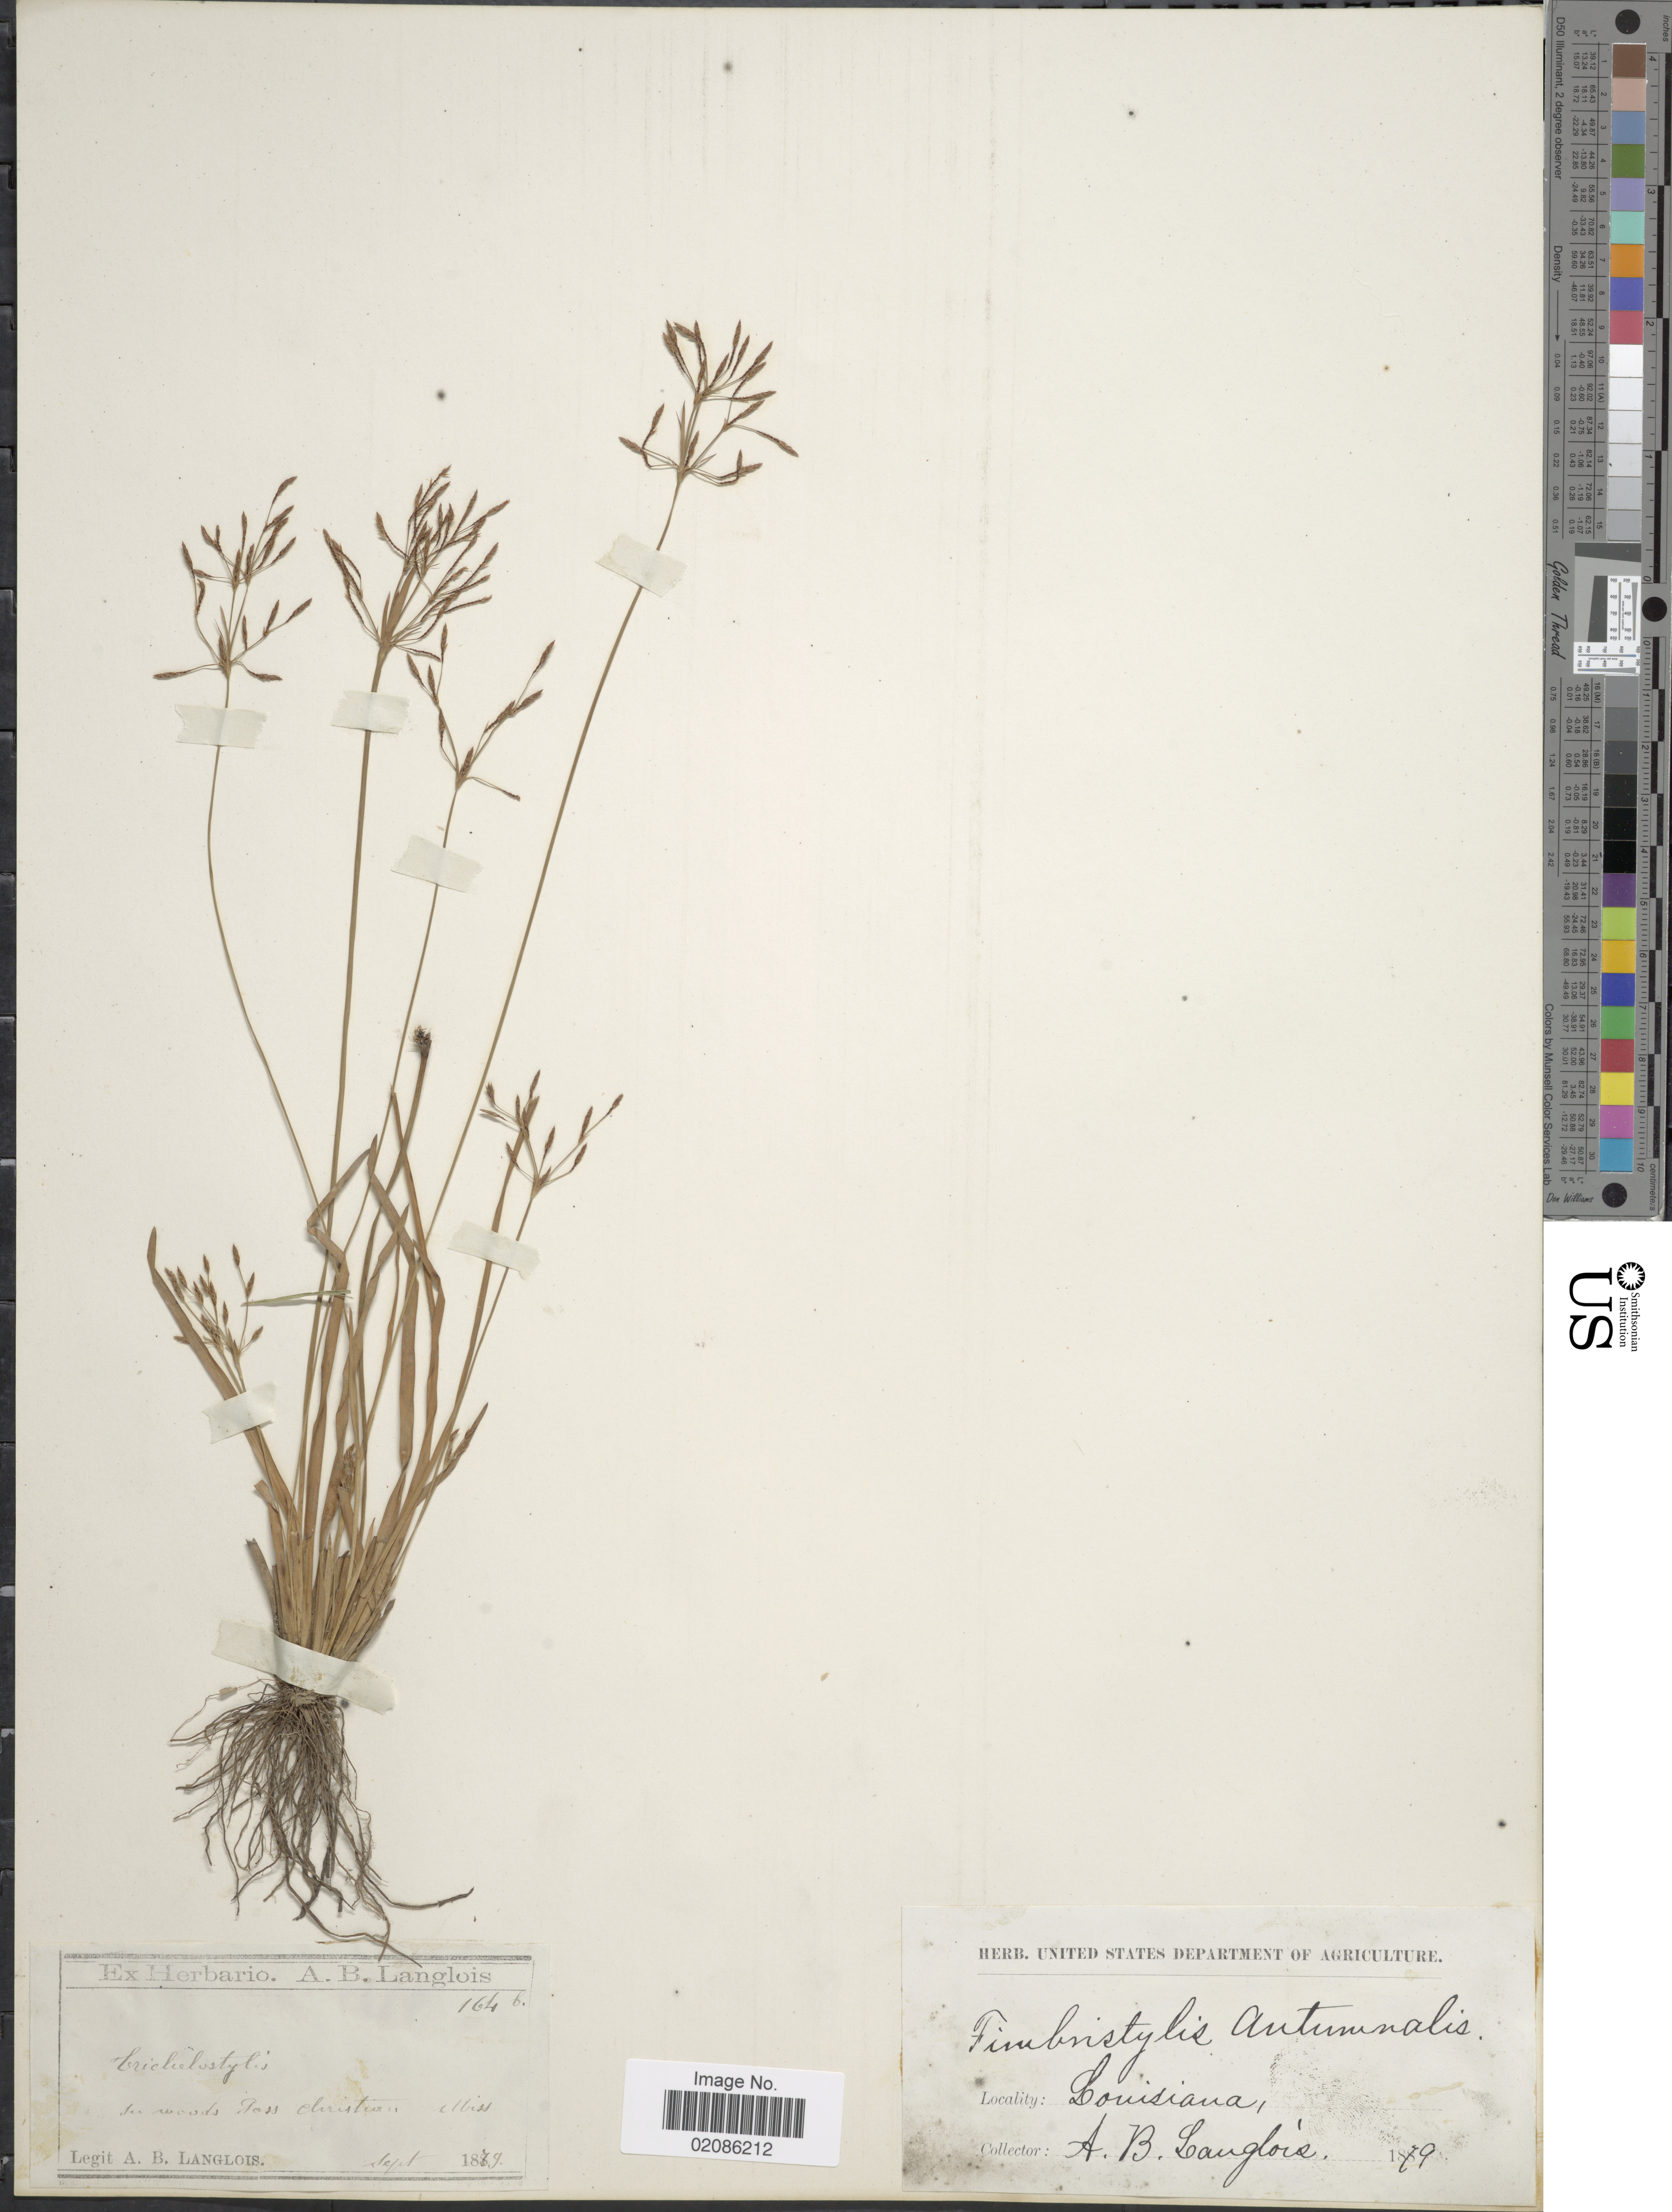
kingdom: Plantae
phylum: Tracheophyta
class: Liliopsida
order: Poales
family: Cyperaceae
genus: Fimbristylis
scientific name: Fimbristylis autumnalis (L.) Roem. & Schult.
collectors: A. Langlois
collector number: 164b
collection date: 1879-09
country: United States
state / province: Mississippi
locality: In woods Pass Christian.